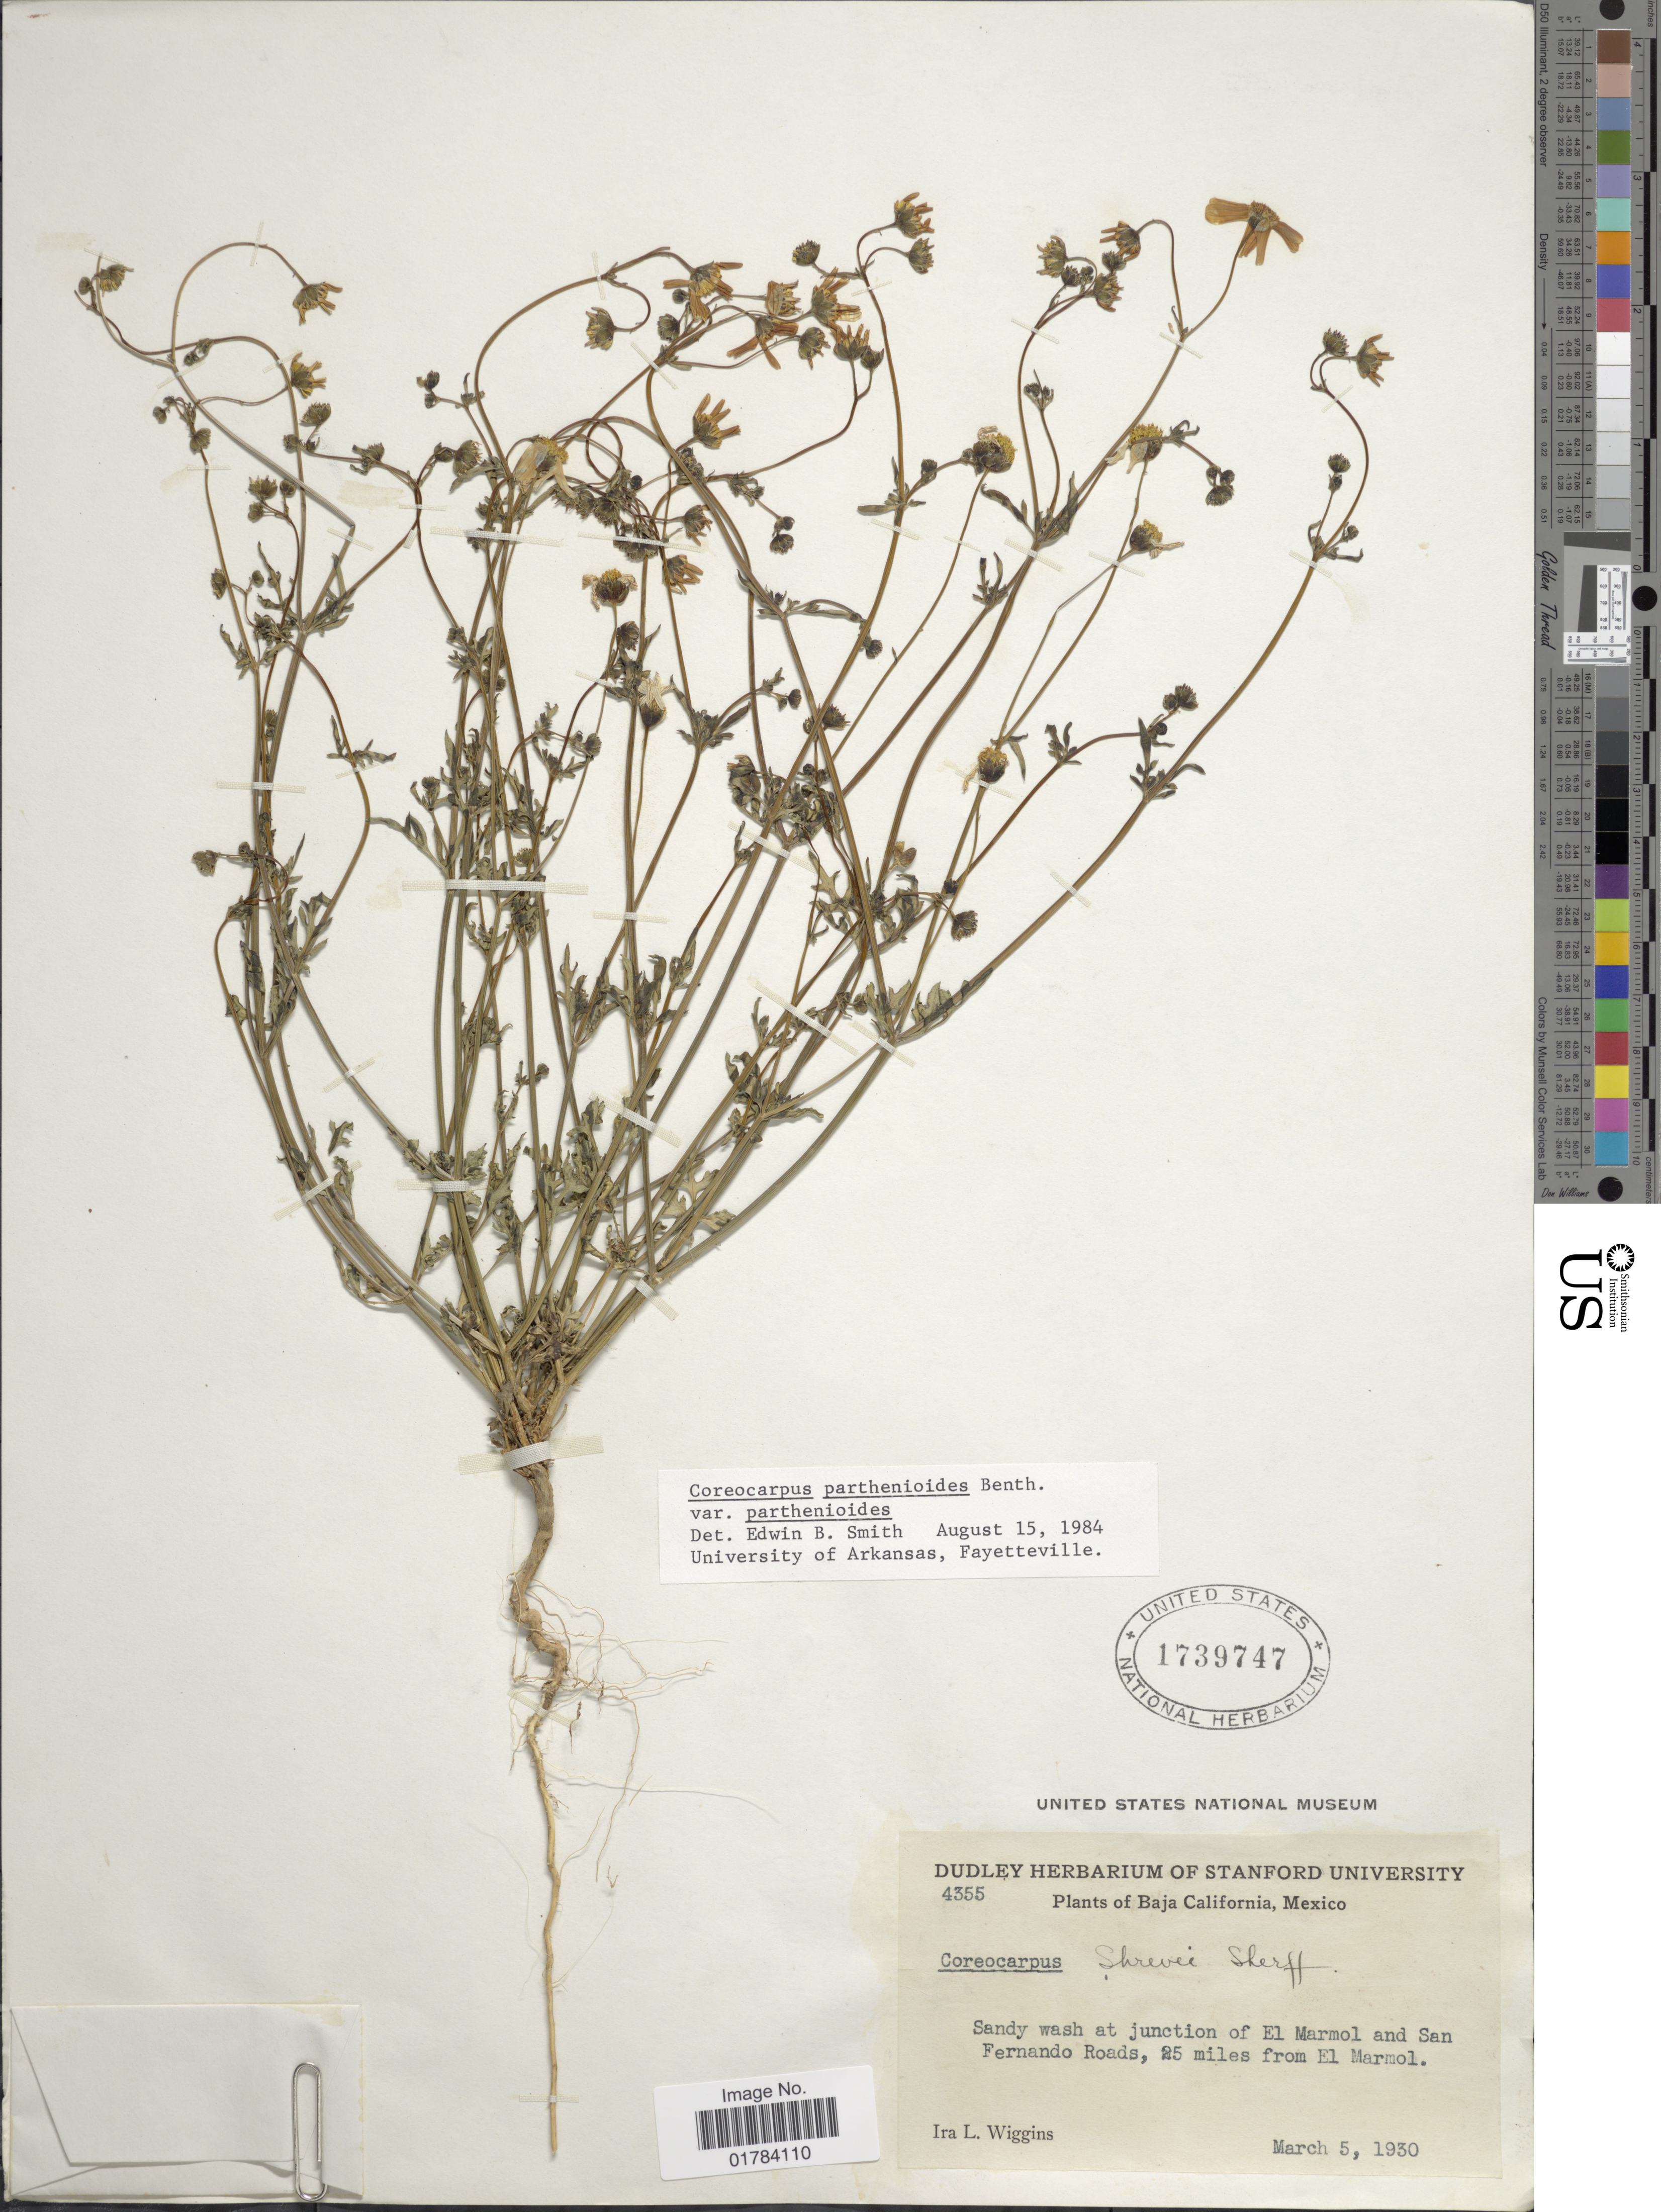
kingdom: Plantae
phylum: Tracheophyta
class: Magnoliopsida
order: Asterales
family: Asteraceae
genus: Coreocarpus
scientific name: Coreocarpus parthenioides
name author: Benth.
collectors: I. L. Wiggins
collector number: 4355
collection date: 1930-03-05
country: Mexico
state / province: Baja California Sur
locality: Sandy wash at junction of El Marmol and San Fernando Roads, 25 miles from El Marmol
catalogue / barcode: US 1739747